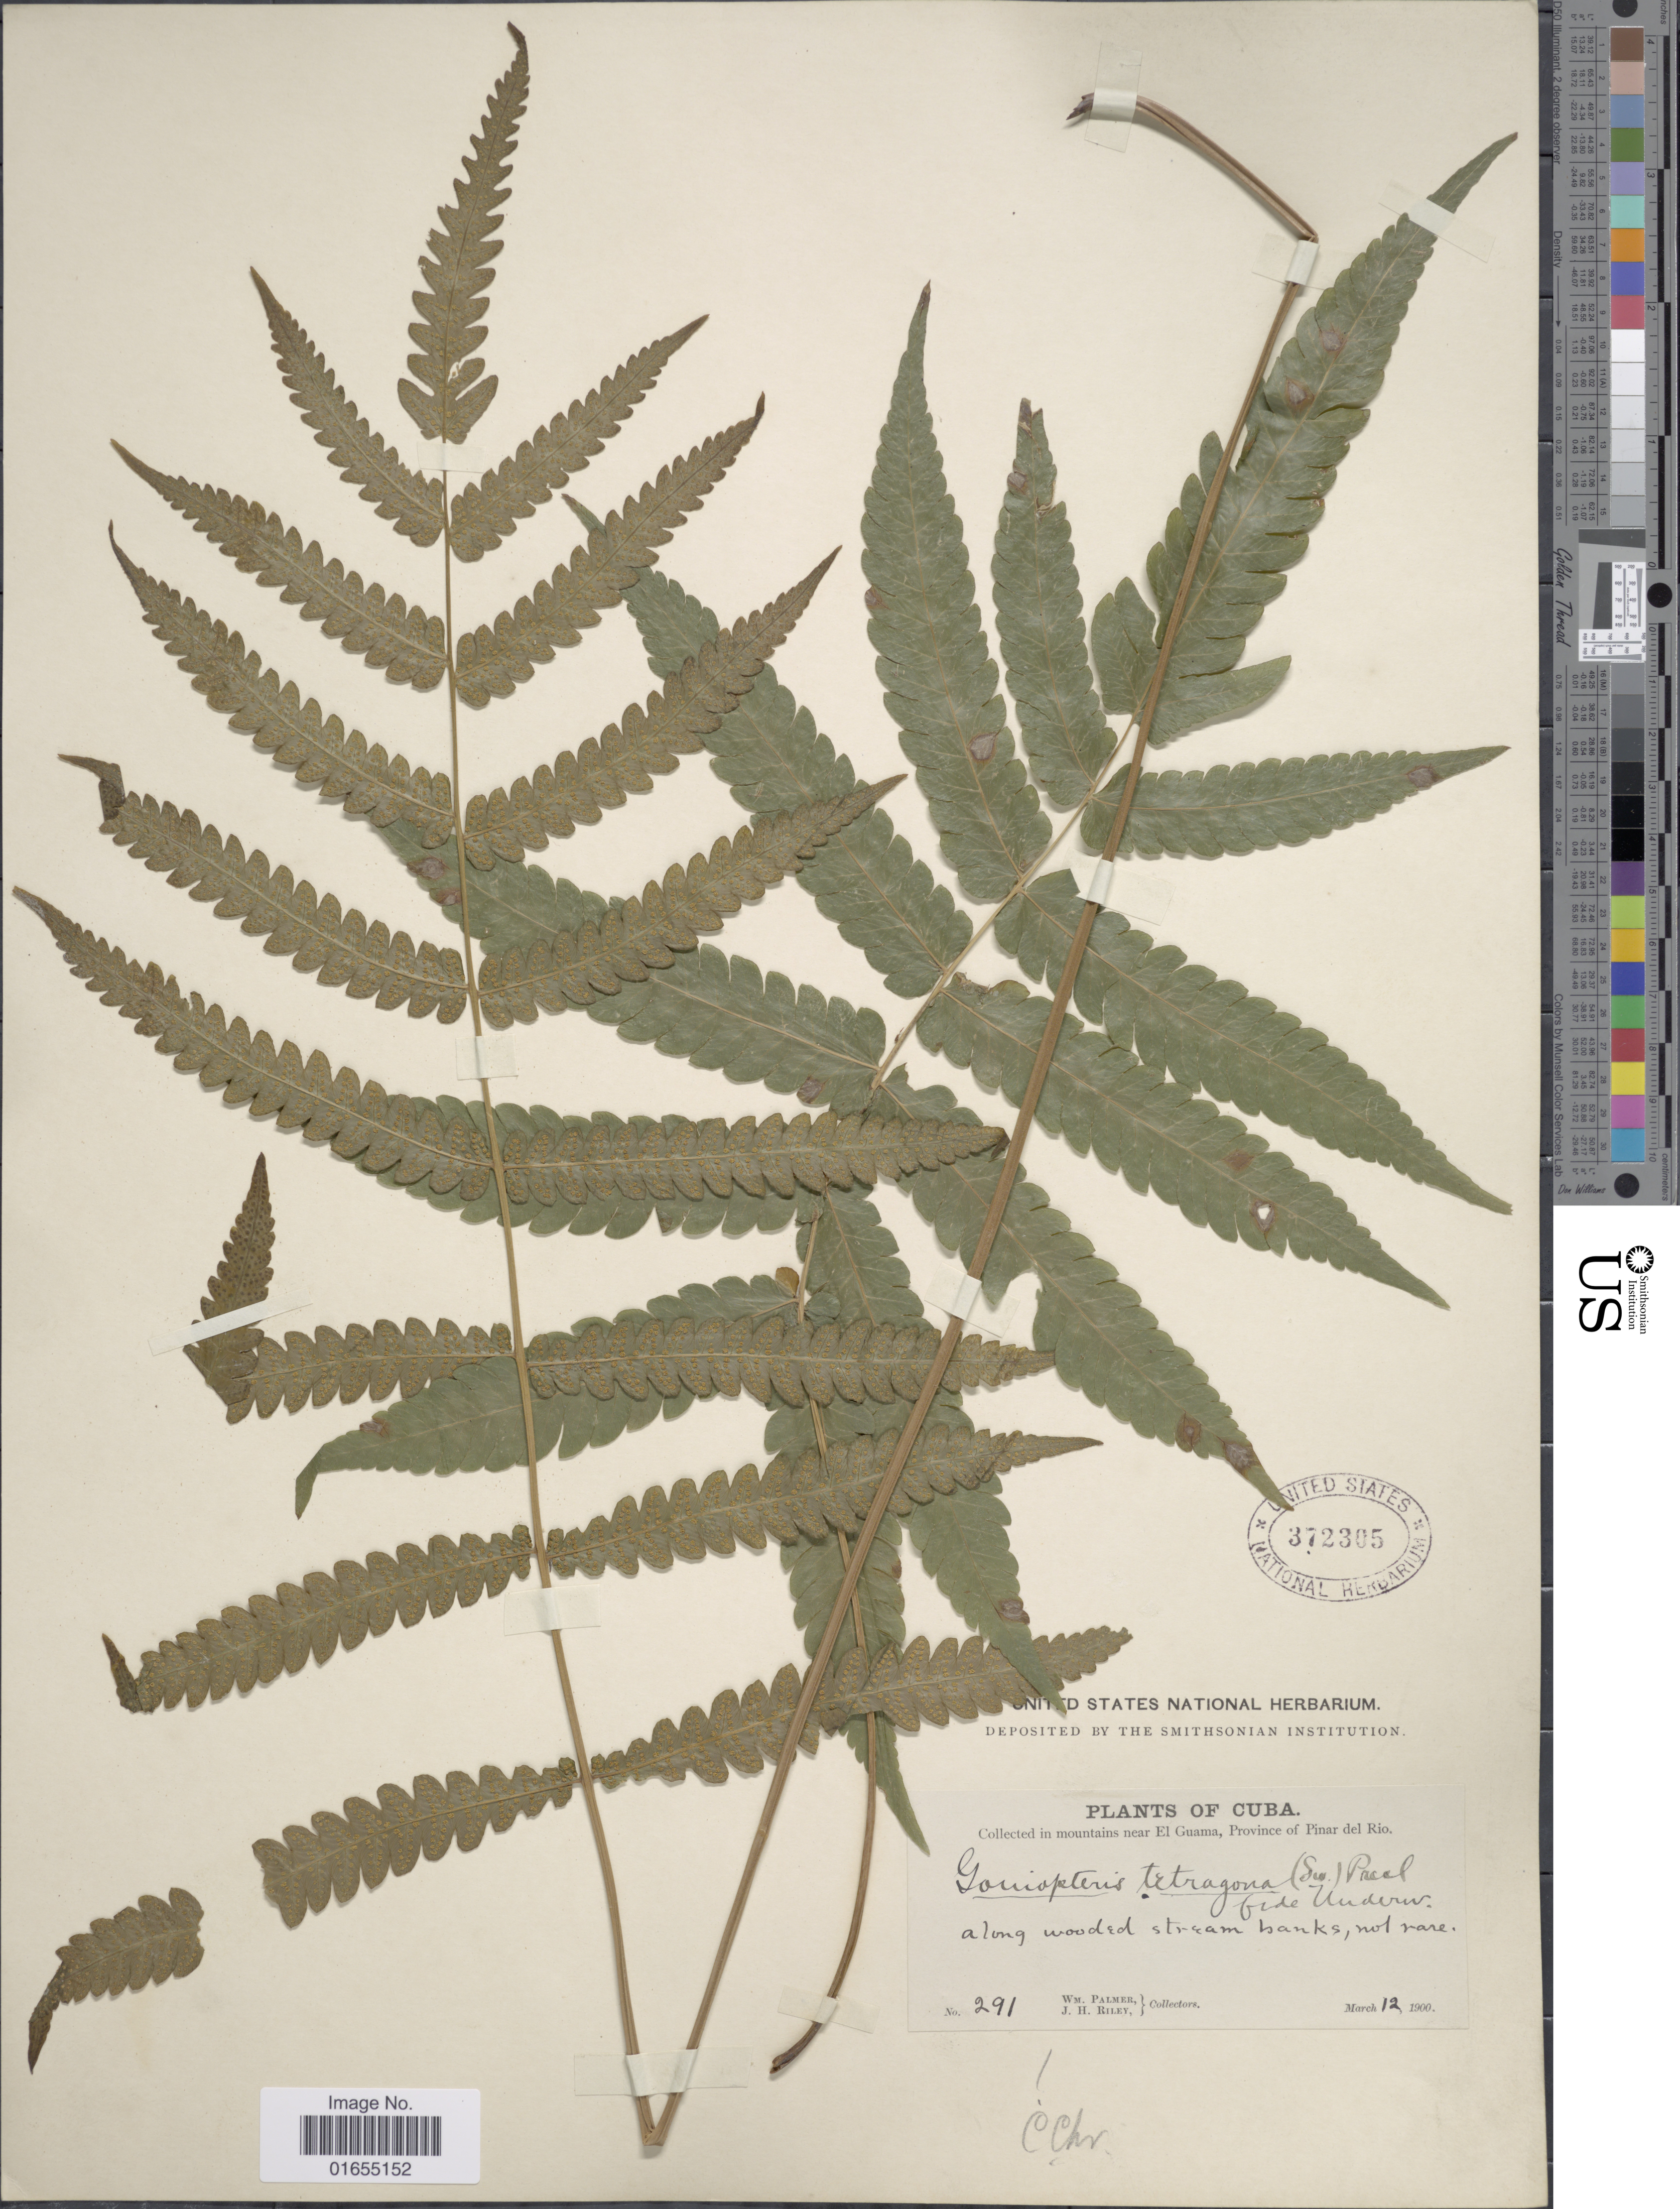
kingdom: Plantae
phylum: Tracheophyta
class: Polypodiopsida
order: Polypodiales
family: Thelypteridaceae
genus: Goniopteris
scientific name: Goniopteris subtetragona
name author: (Link) Vareschi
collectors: W. Palmer & J. H. Riley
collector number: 291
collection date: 1900-03-12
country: Cuba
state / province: Pinar del Río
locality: Mountains near El Guama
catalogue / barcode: US 372305